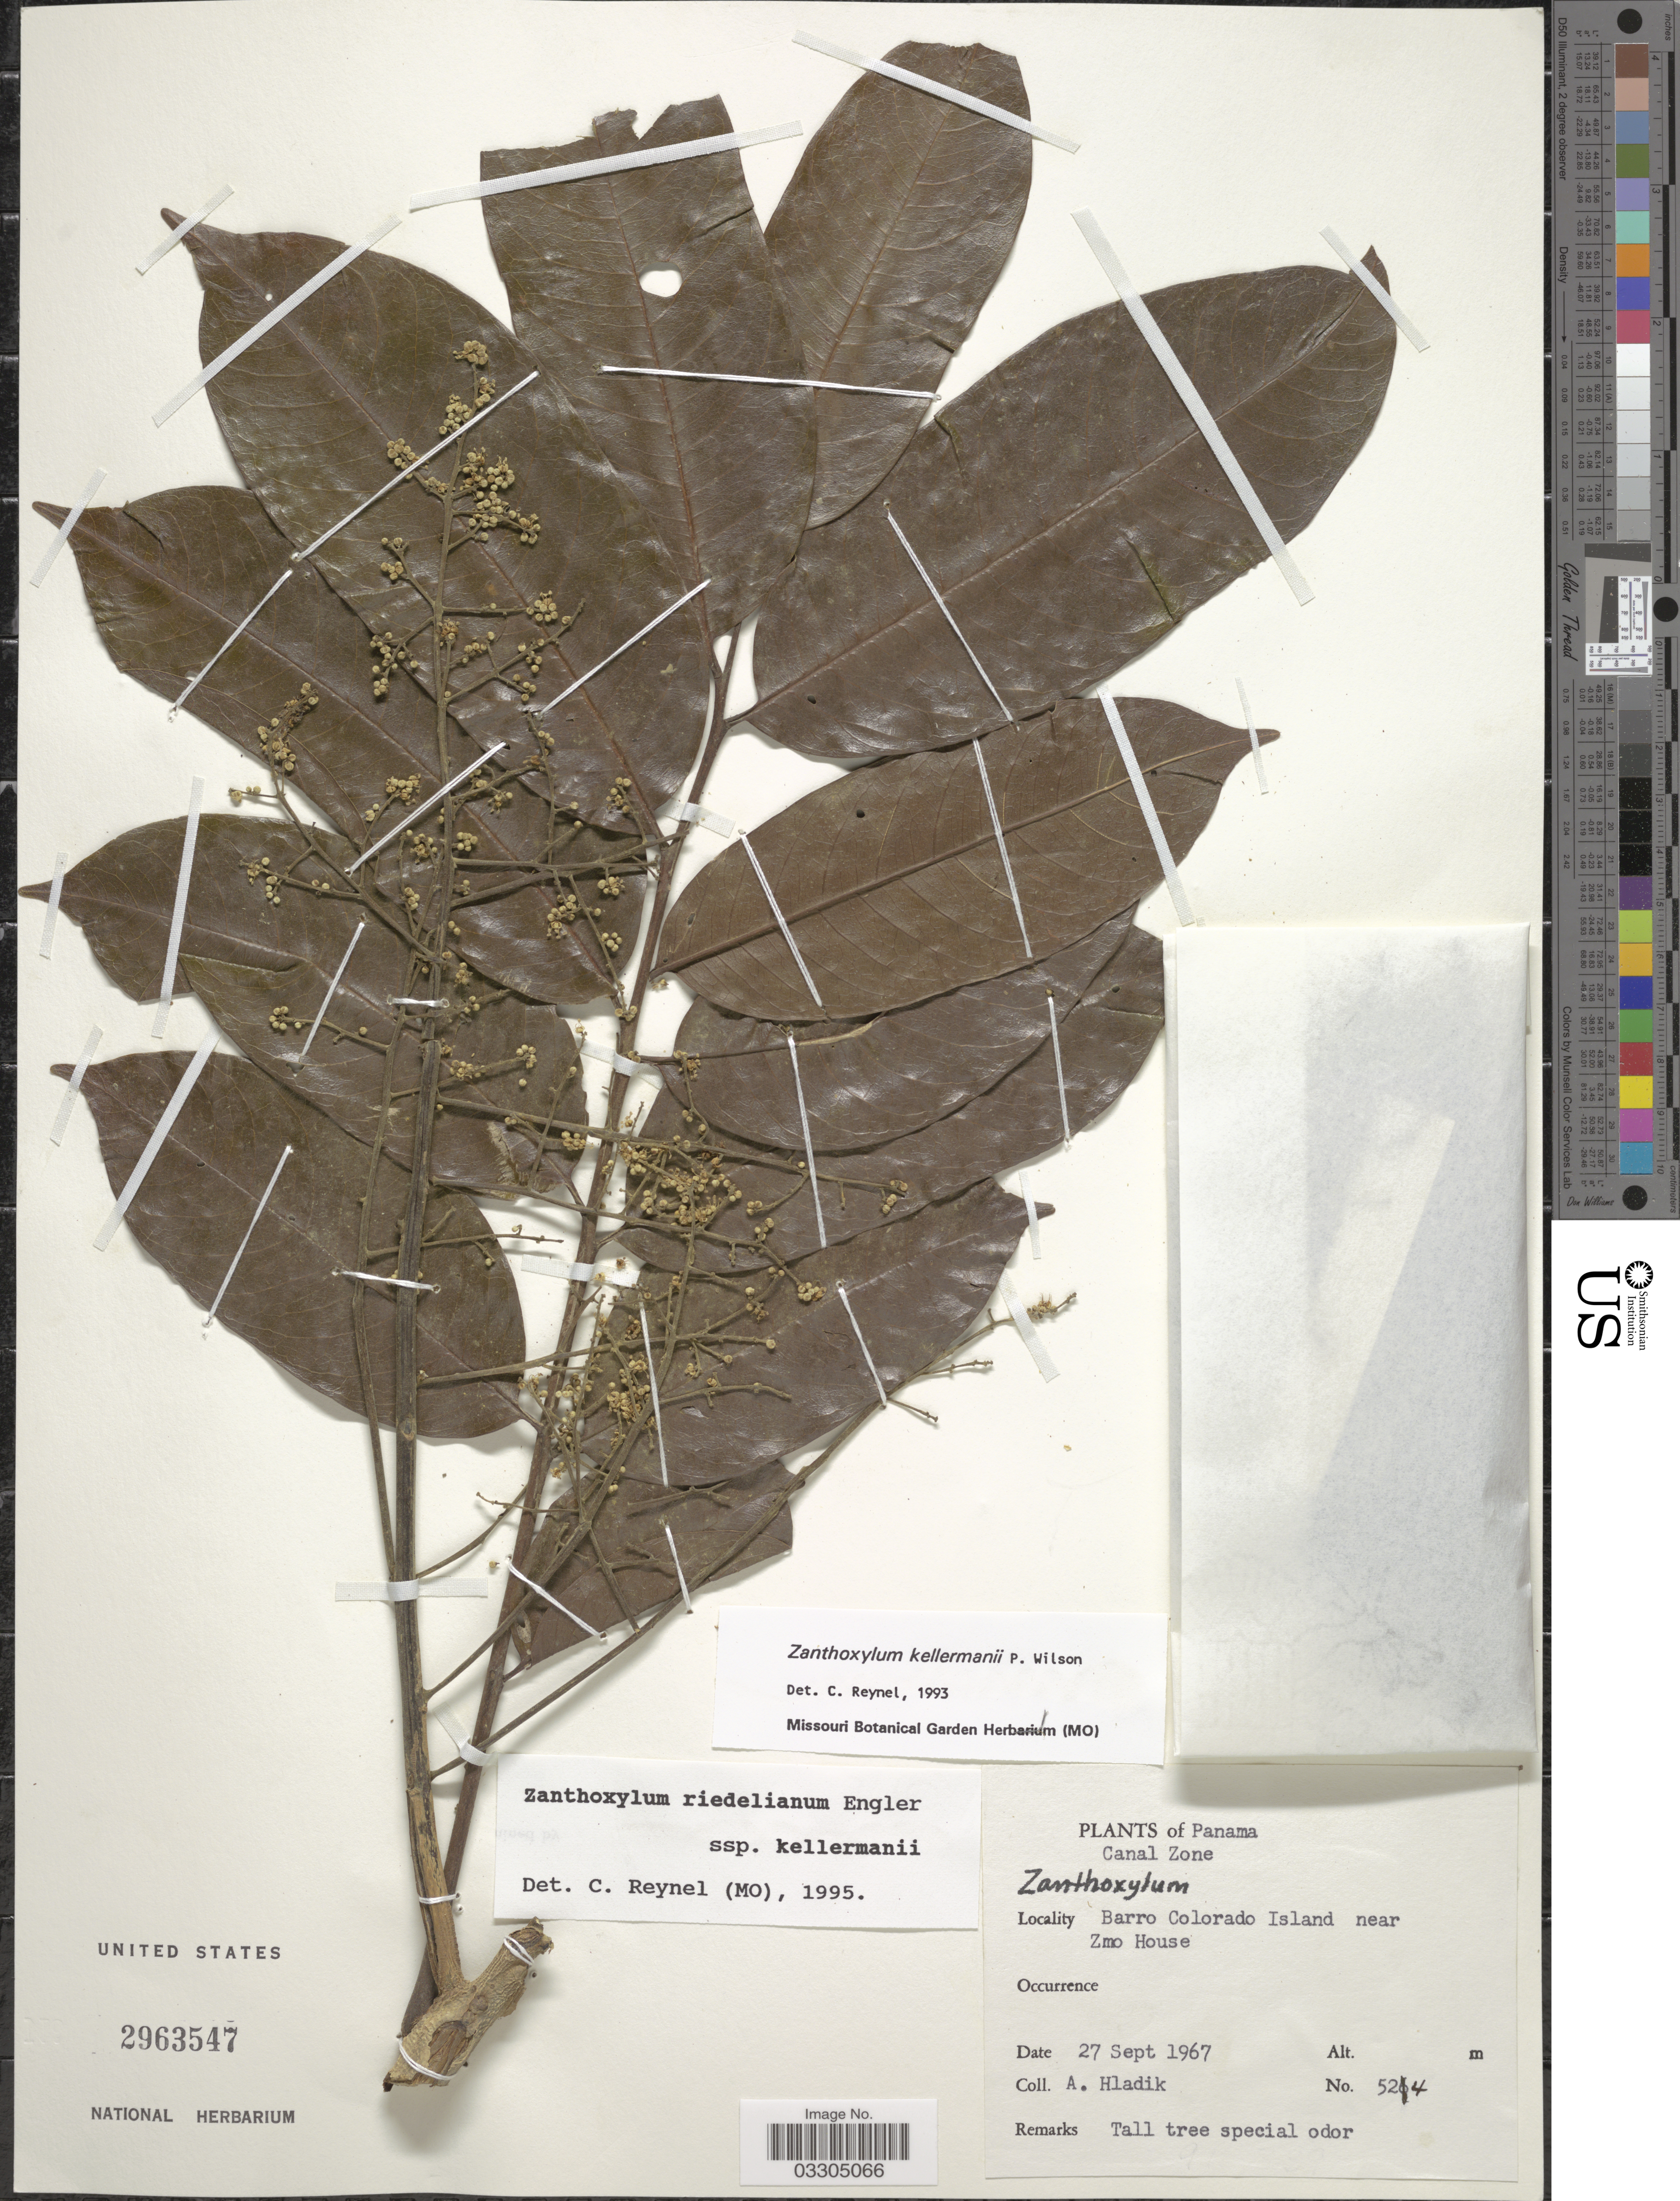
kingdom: Plantae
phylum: Tracheophyta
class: Magnoliopsida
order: Sapindales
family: Rutaceae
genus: Zanthoxylum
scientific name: Zanthoxylum kellermanii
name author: P. Wilson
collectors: A. Hladik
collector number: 5214*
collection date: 1967-09-27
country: Panama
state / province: Panamá Oeste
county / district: Canal Zone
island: Barro Colorado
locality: Canal Zone, Barro Colorado Island near Zmo House.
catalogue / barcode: US 2963547